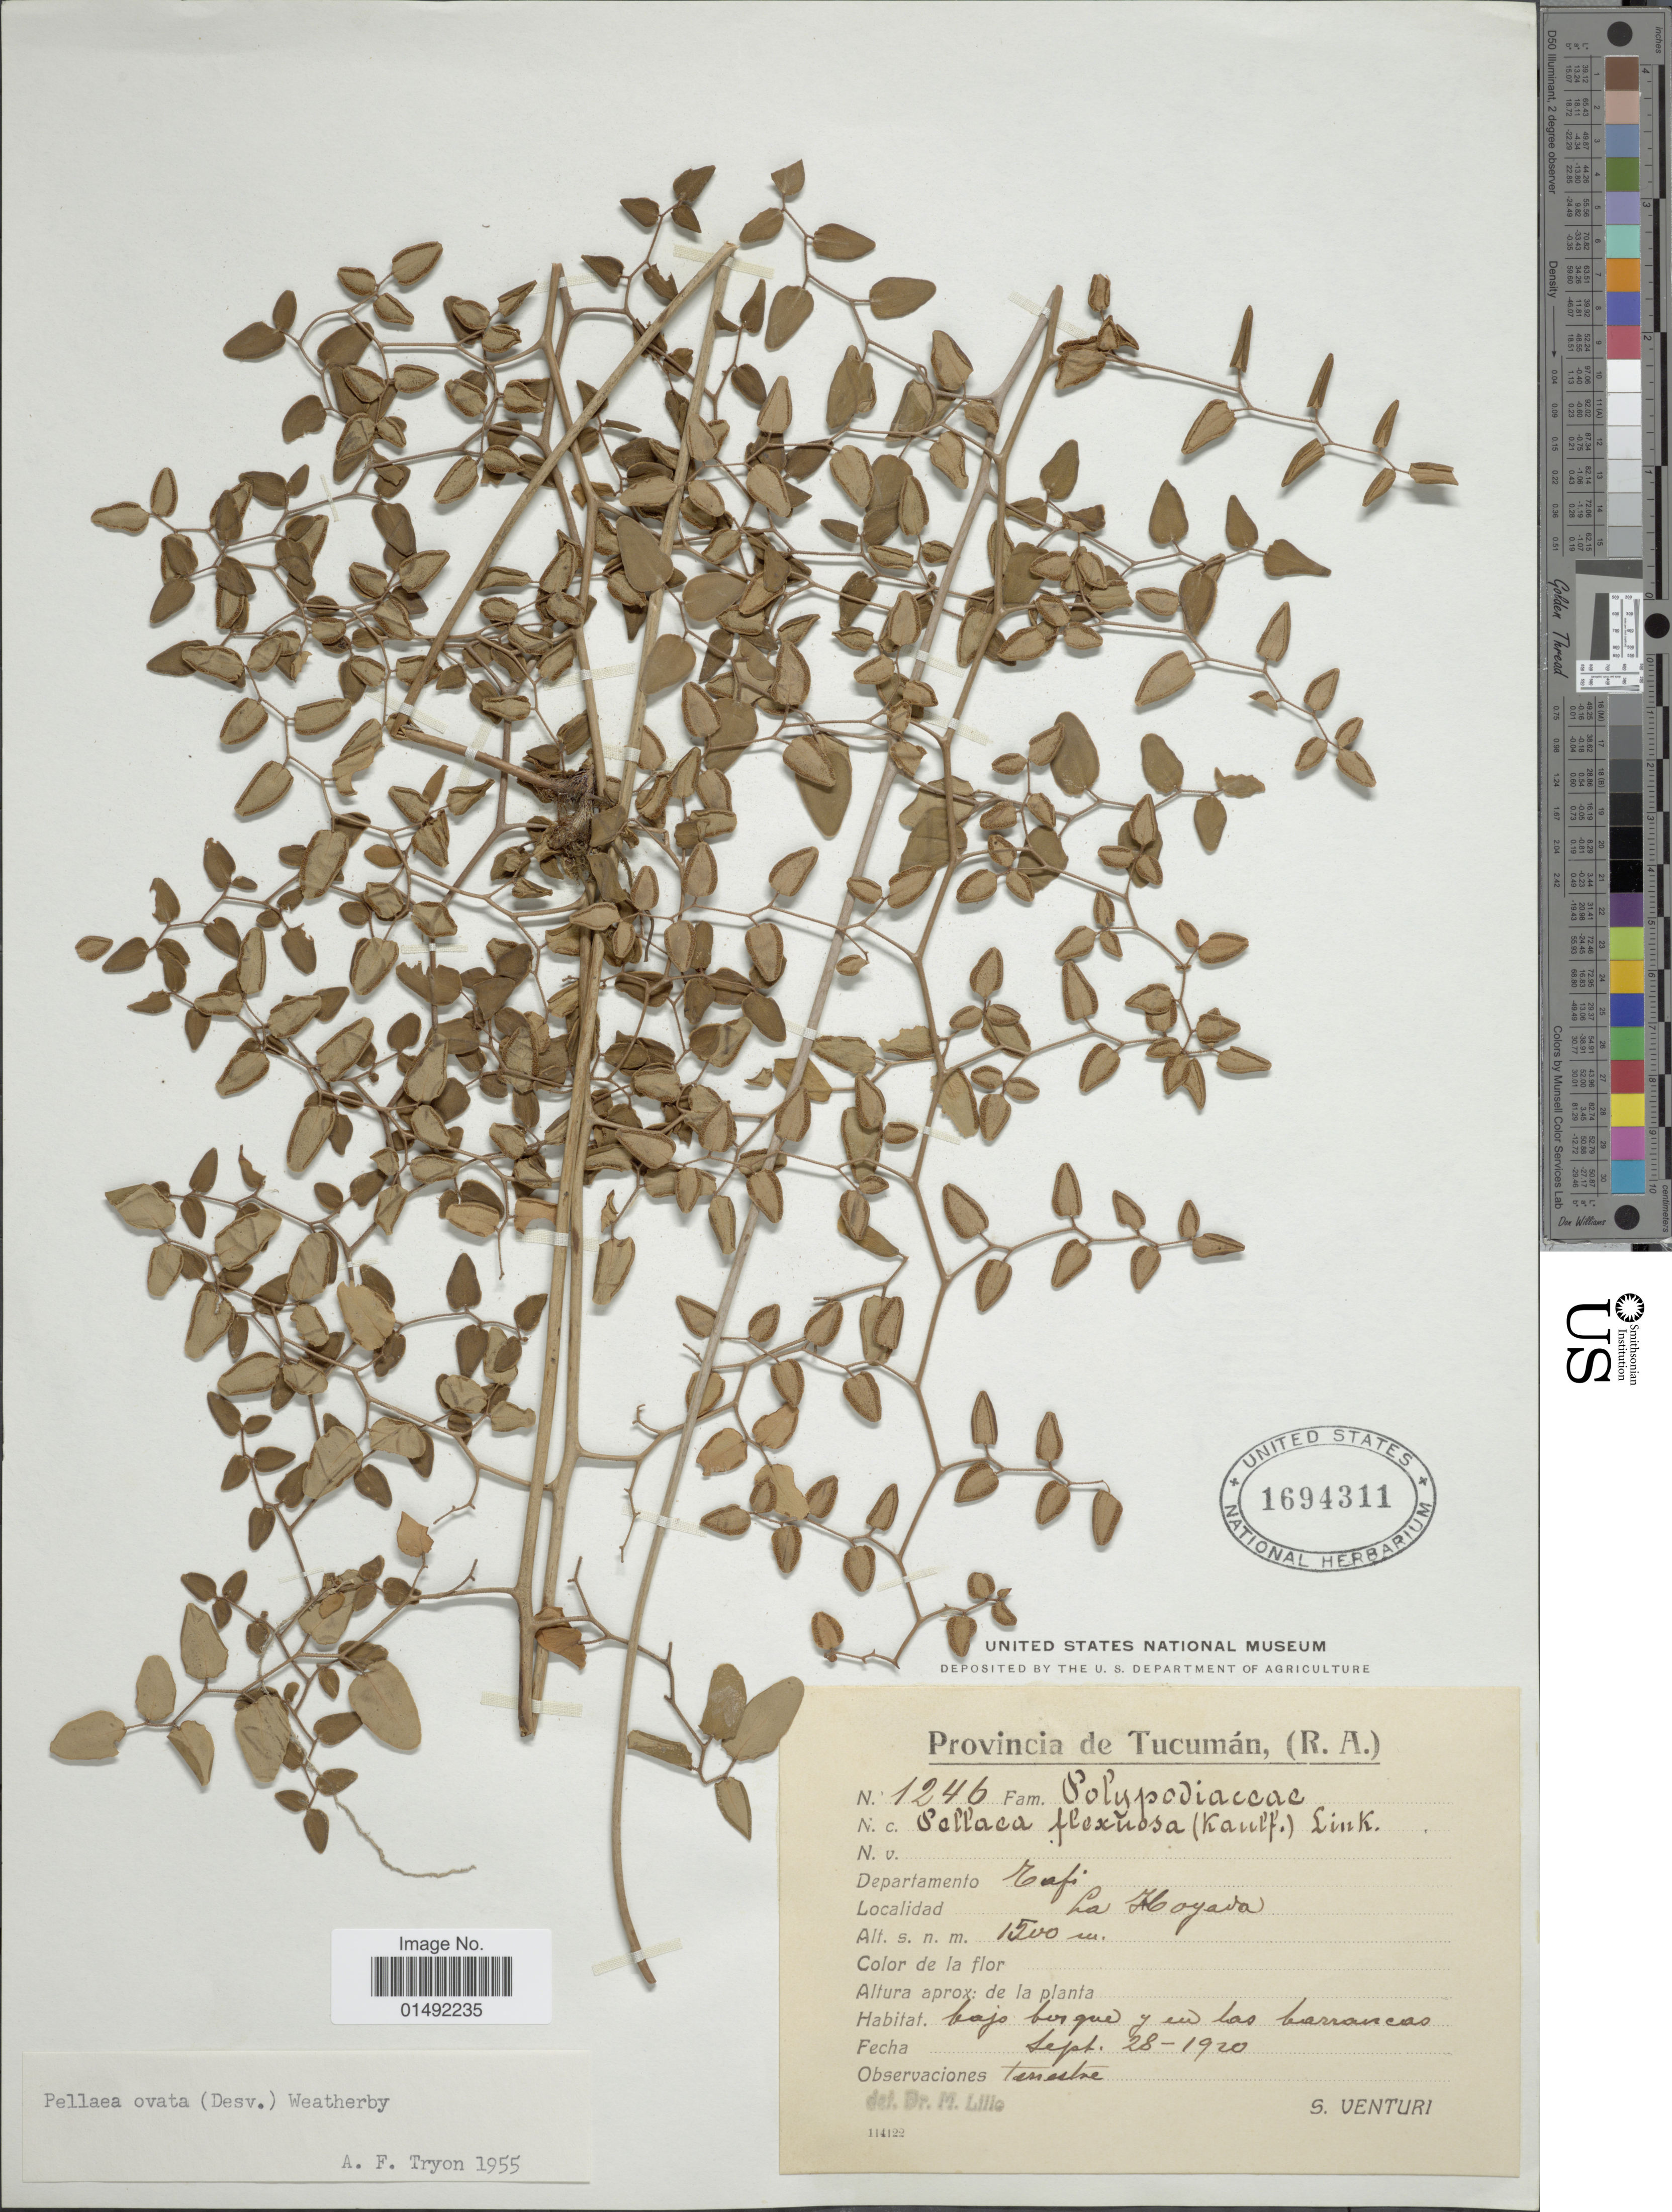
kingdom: Plantae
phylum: Tracheophyta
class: Polypodiopsida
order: Polypodiales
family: Pteridaceae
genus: Pellaea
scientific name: Pellaea ovata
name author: (Desv.) Weath.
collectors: S. Venturi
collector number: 1246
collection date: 1920-09-28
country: Argentina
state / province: Tucuman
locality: Departamento Tafi, la Hoyada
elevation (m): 1500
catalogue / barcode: US 1694311